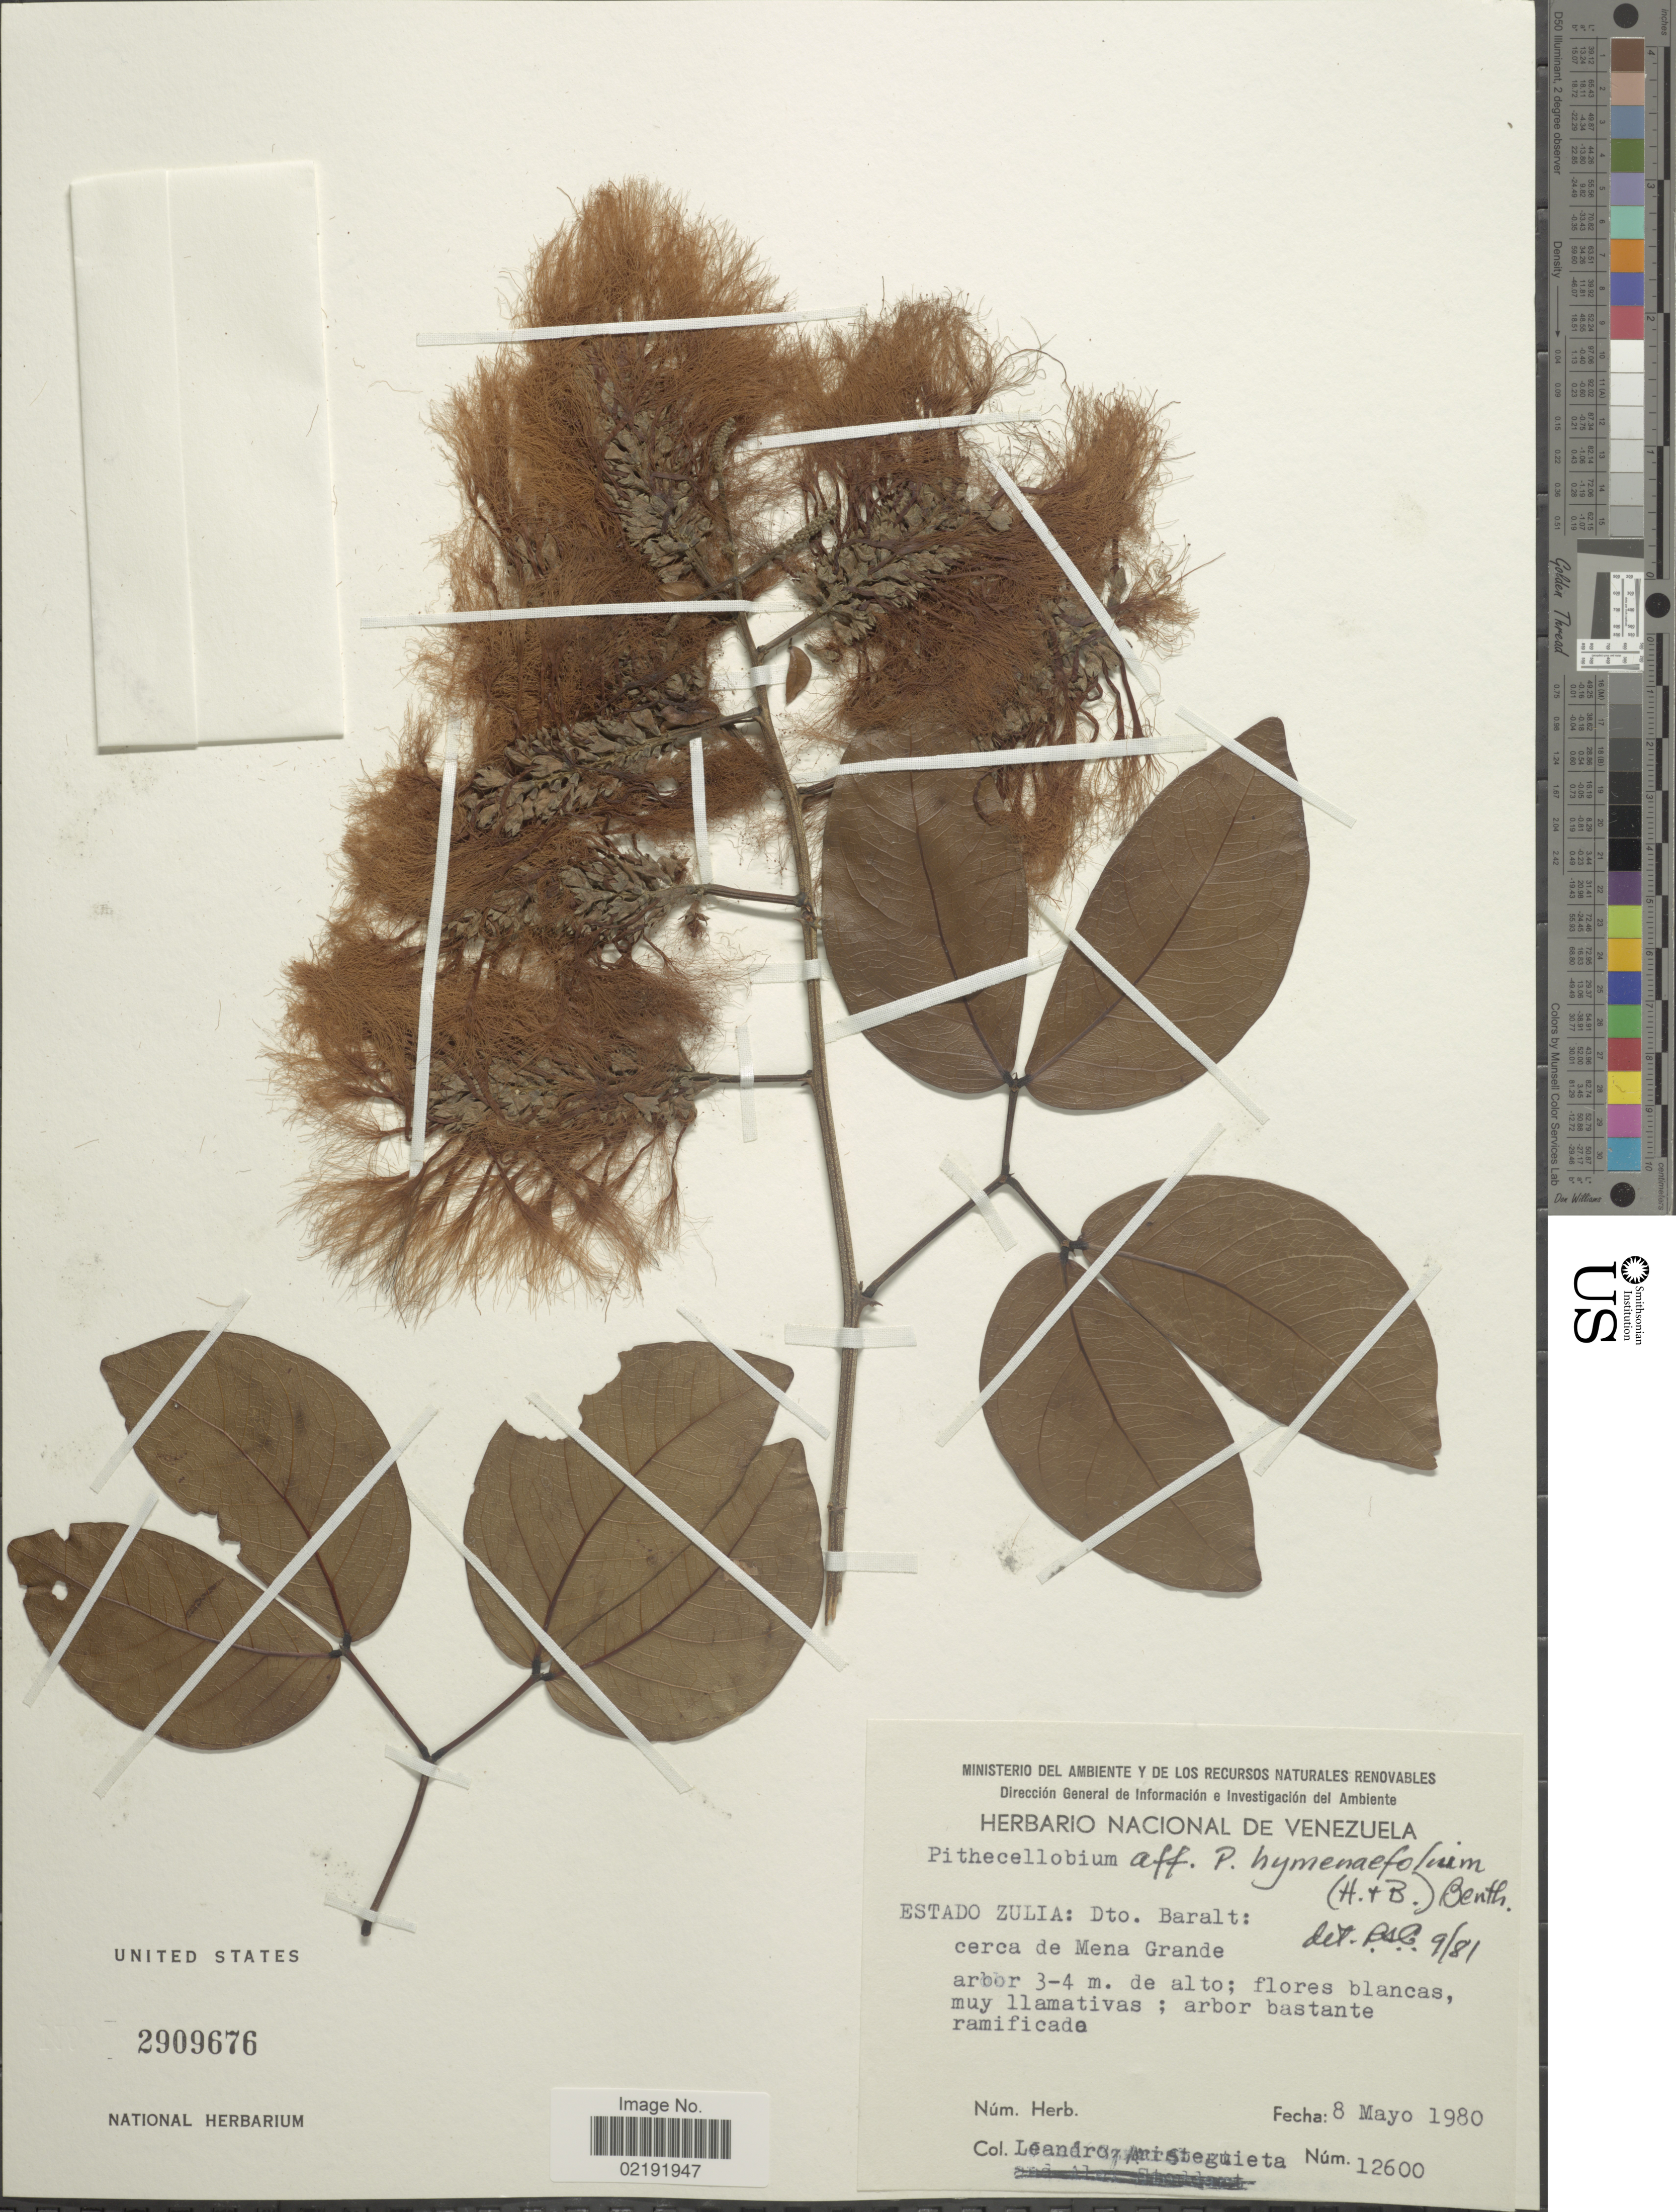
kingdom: Plantae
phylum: Tracheophyta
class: Magnoliopsida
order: Fabales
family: Fabaceae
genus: Pithecellobium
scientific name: Pithecellobium hymenaeifolium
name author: (Humb. & Bonpl. ex Willd.) Benth.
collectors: L. Aristeguieta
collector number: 12600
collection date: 1980-05-08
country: Venezuela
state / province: Zulia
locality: Estado Zulia: Dto. Baralt: cerca de Mena Grande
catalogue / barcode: US 2909676